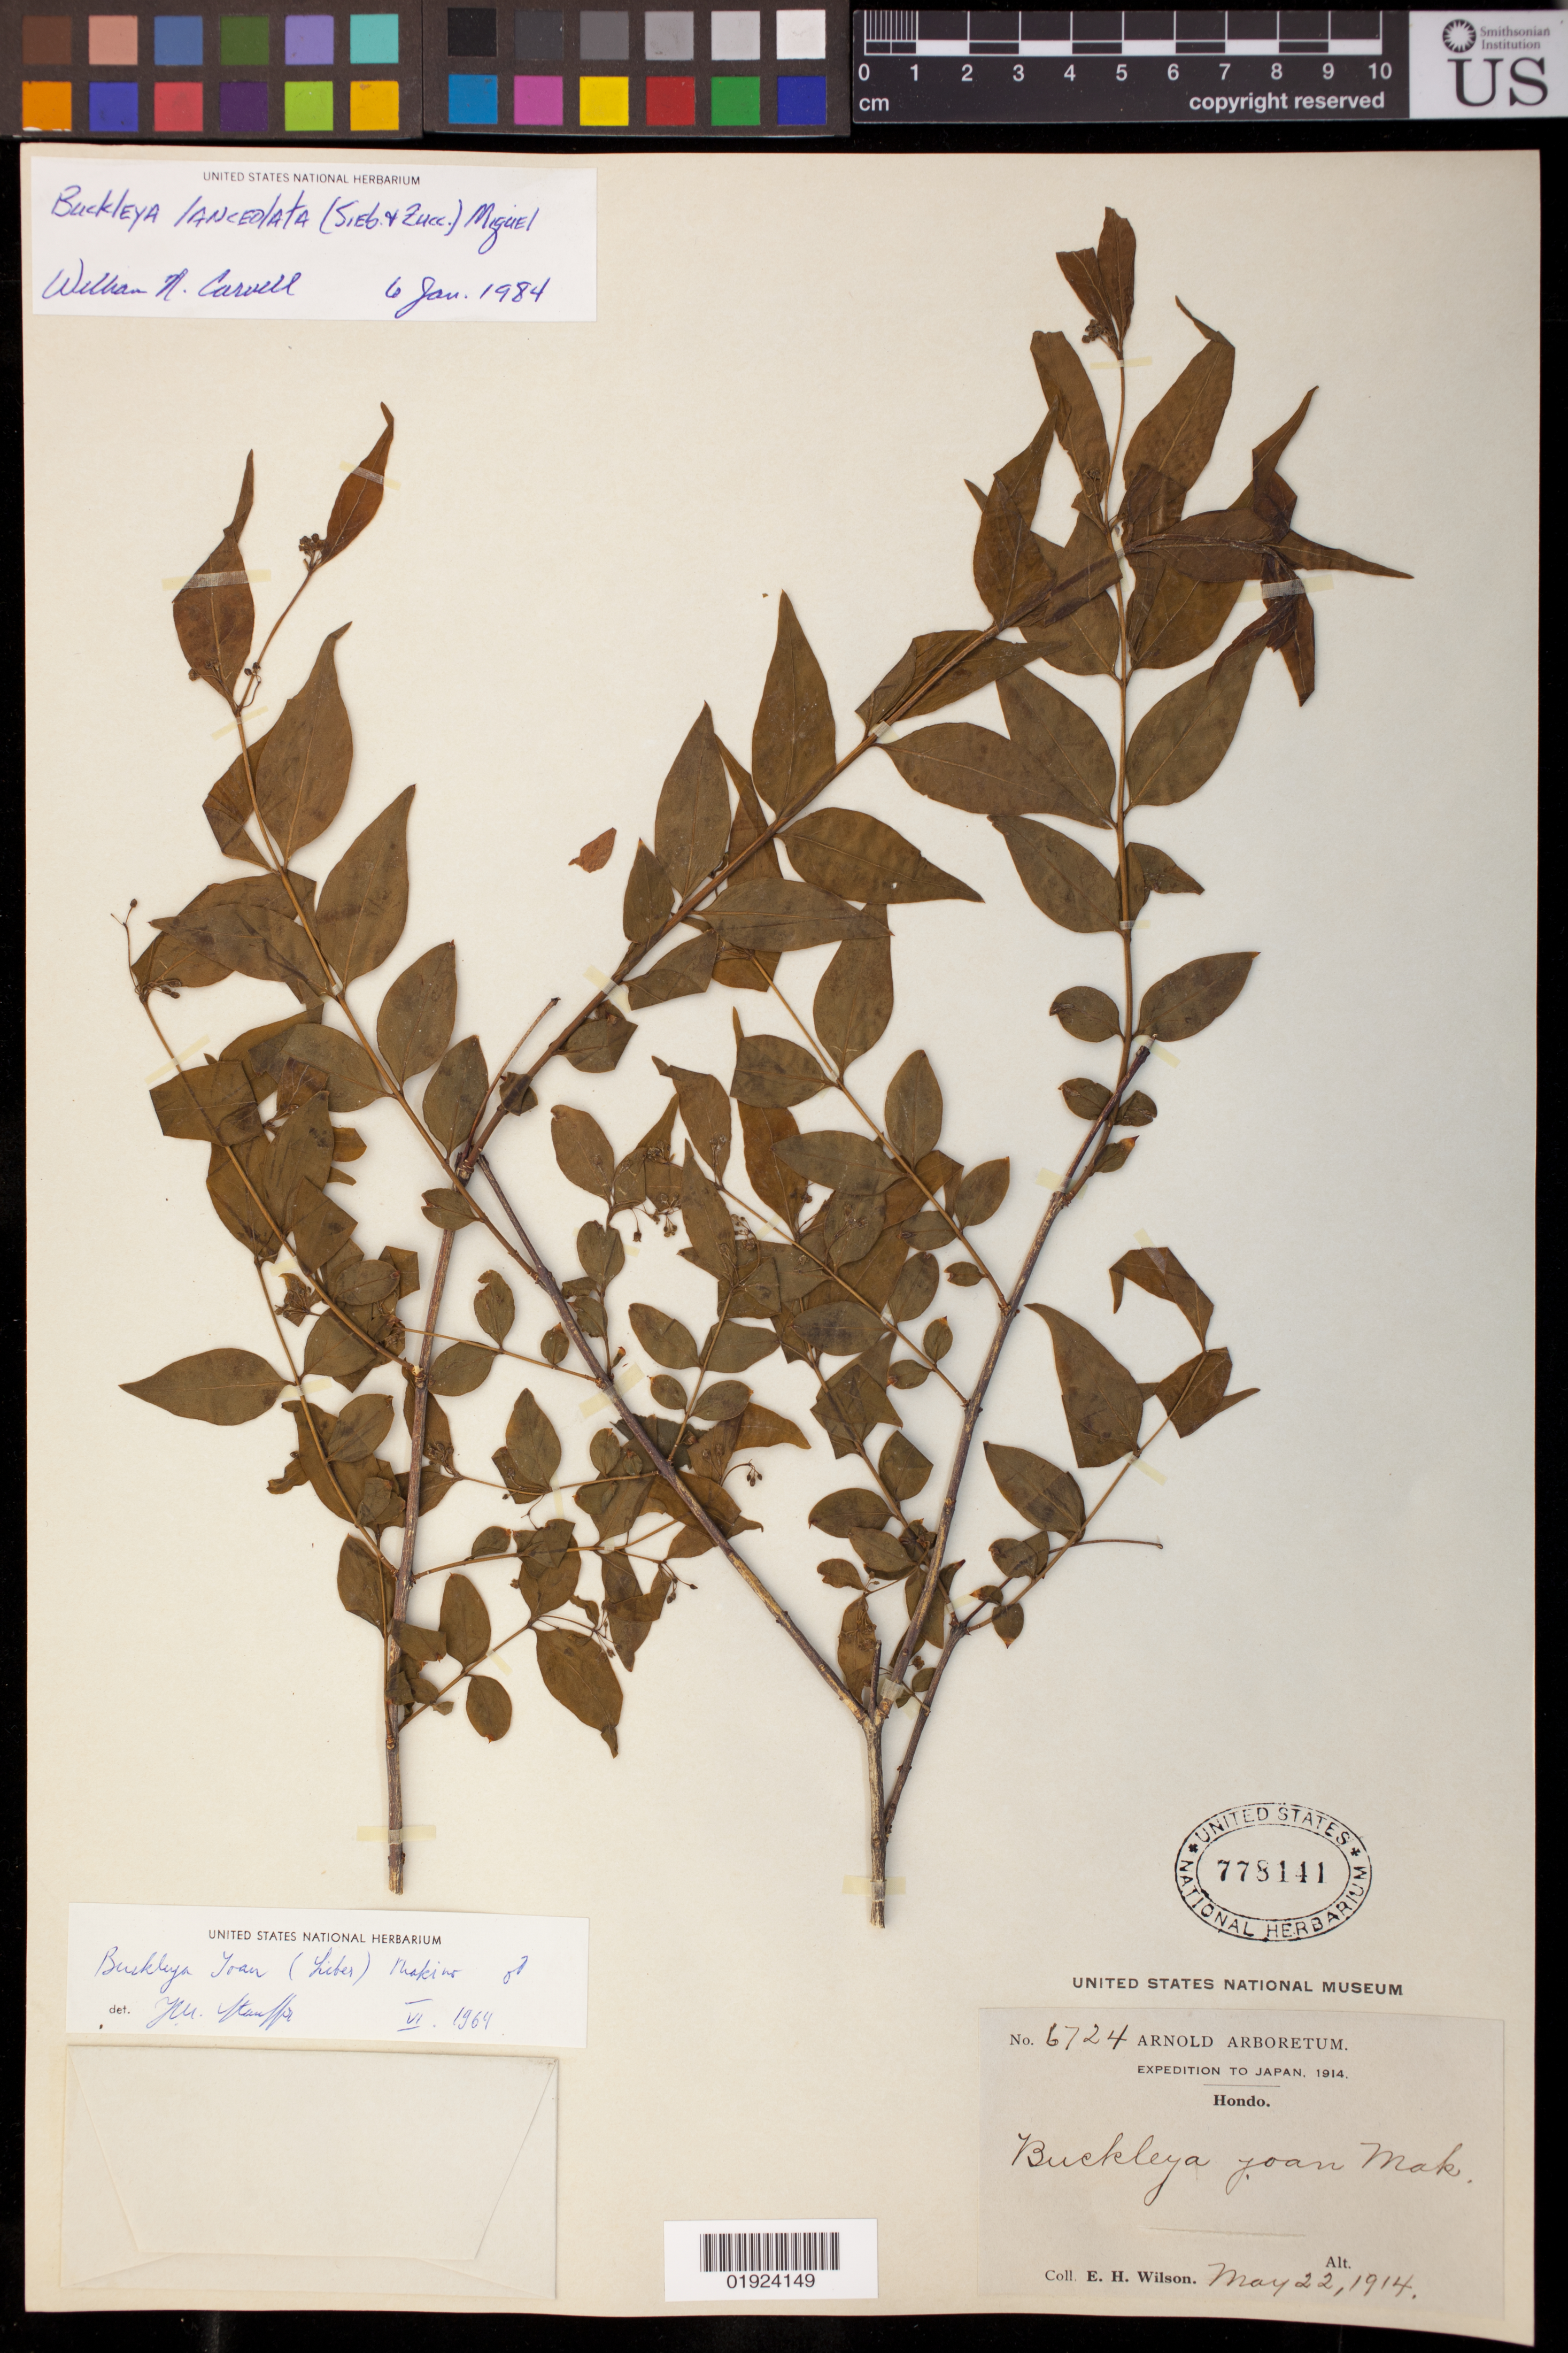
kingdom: Plantae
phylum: Tracheophyta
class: Magnoliopsida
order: Santalales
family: Thesiaceae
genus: Buckleya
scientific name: Buckleya lanceolata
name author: (Siebold & Zucc.) Miq.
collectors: E. H. Wilson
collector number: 6724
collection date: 1914-05-22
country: Japan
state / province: Kumamoto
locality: Hondo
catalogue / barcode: US 778141